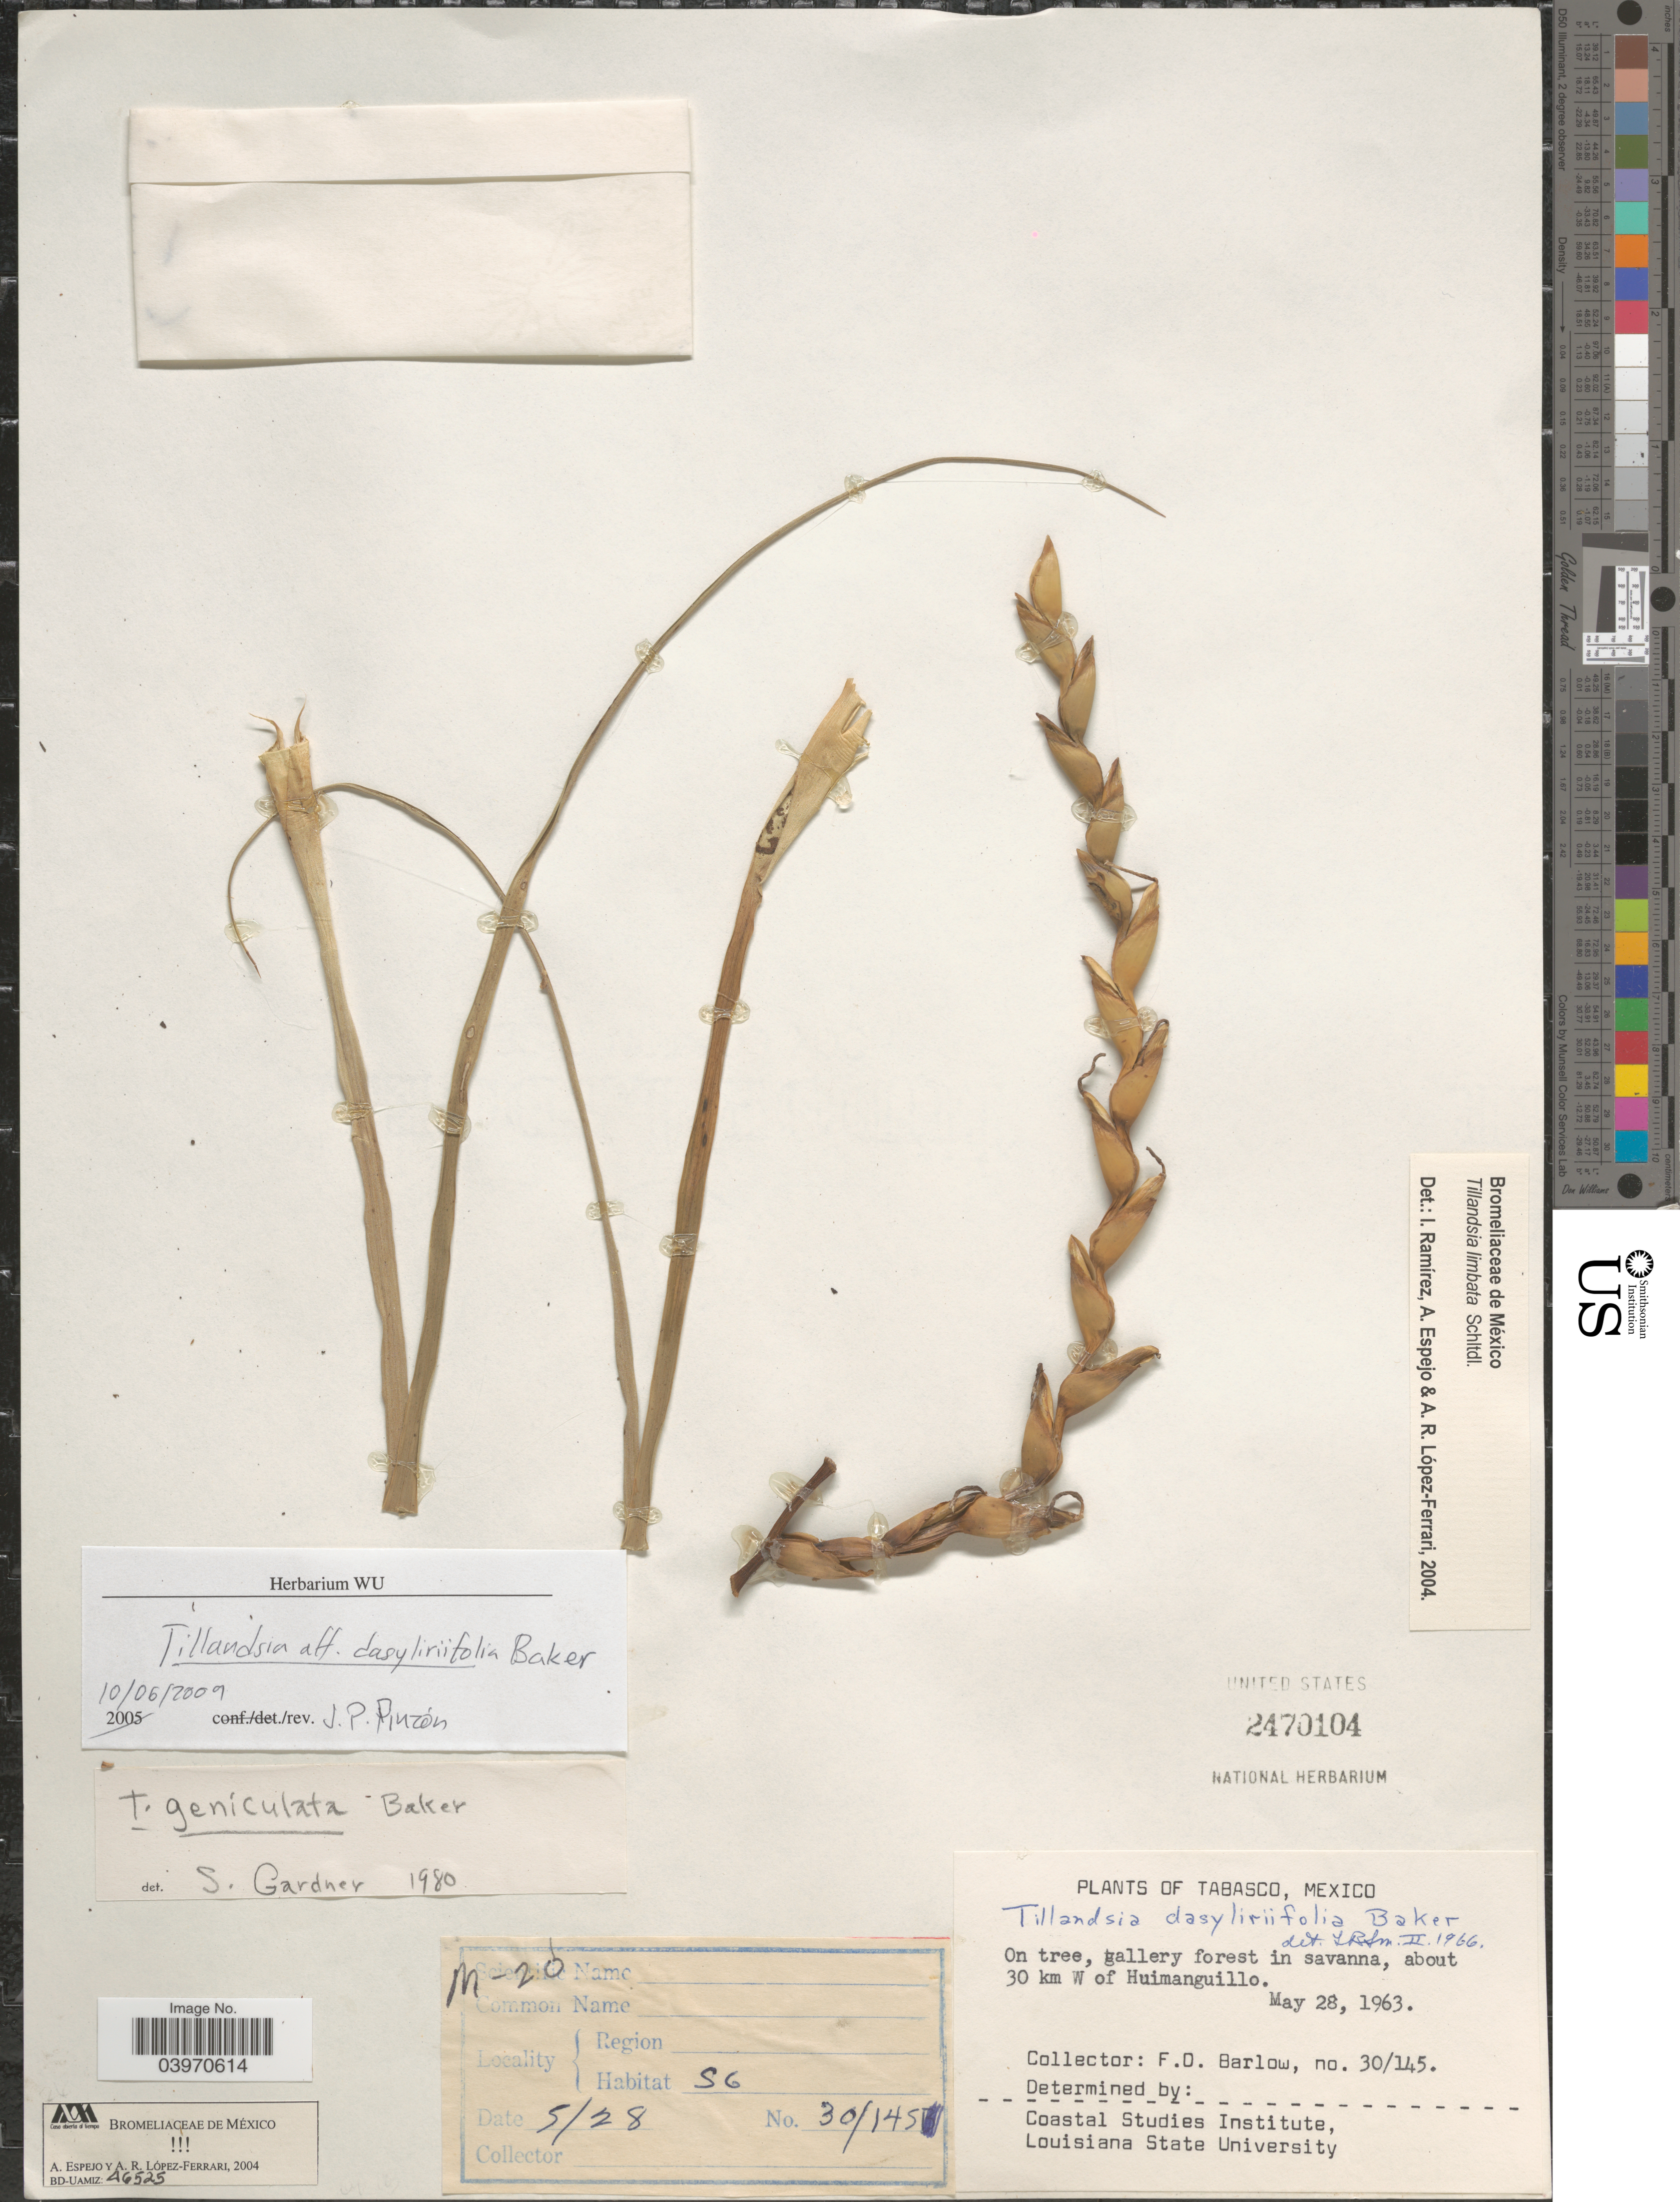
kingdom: Plantae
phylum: Tracheophyta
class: Liliopsida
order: Poales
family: Bromeliaceae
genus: Tillandsia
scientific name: Tillandsia dasyliriifolia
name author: Baker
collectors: F. D. Barlow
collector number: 30/145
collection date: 1963-05-28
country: Mexico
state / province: Tabasco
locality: On tree, gallery forest in savanna, about 30 km W of Huimanguillo.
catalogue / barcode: US 2470104